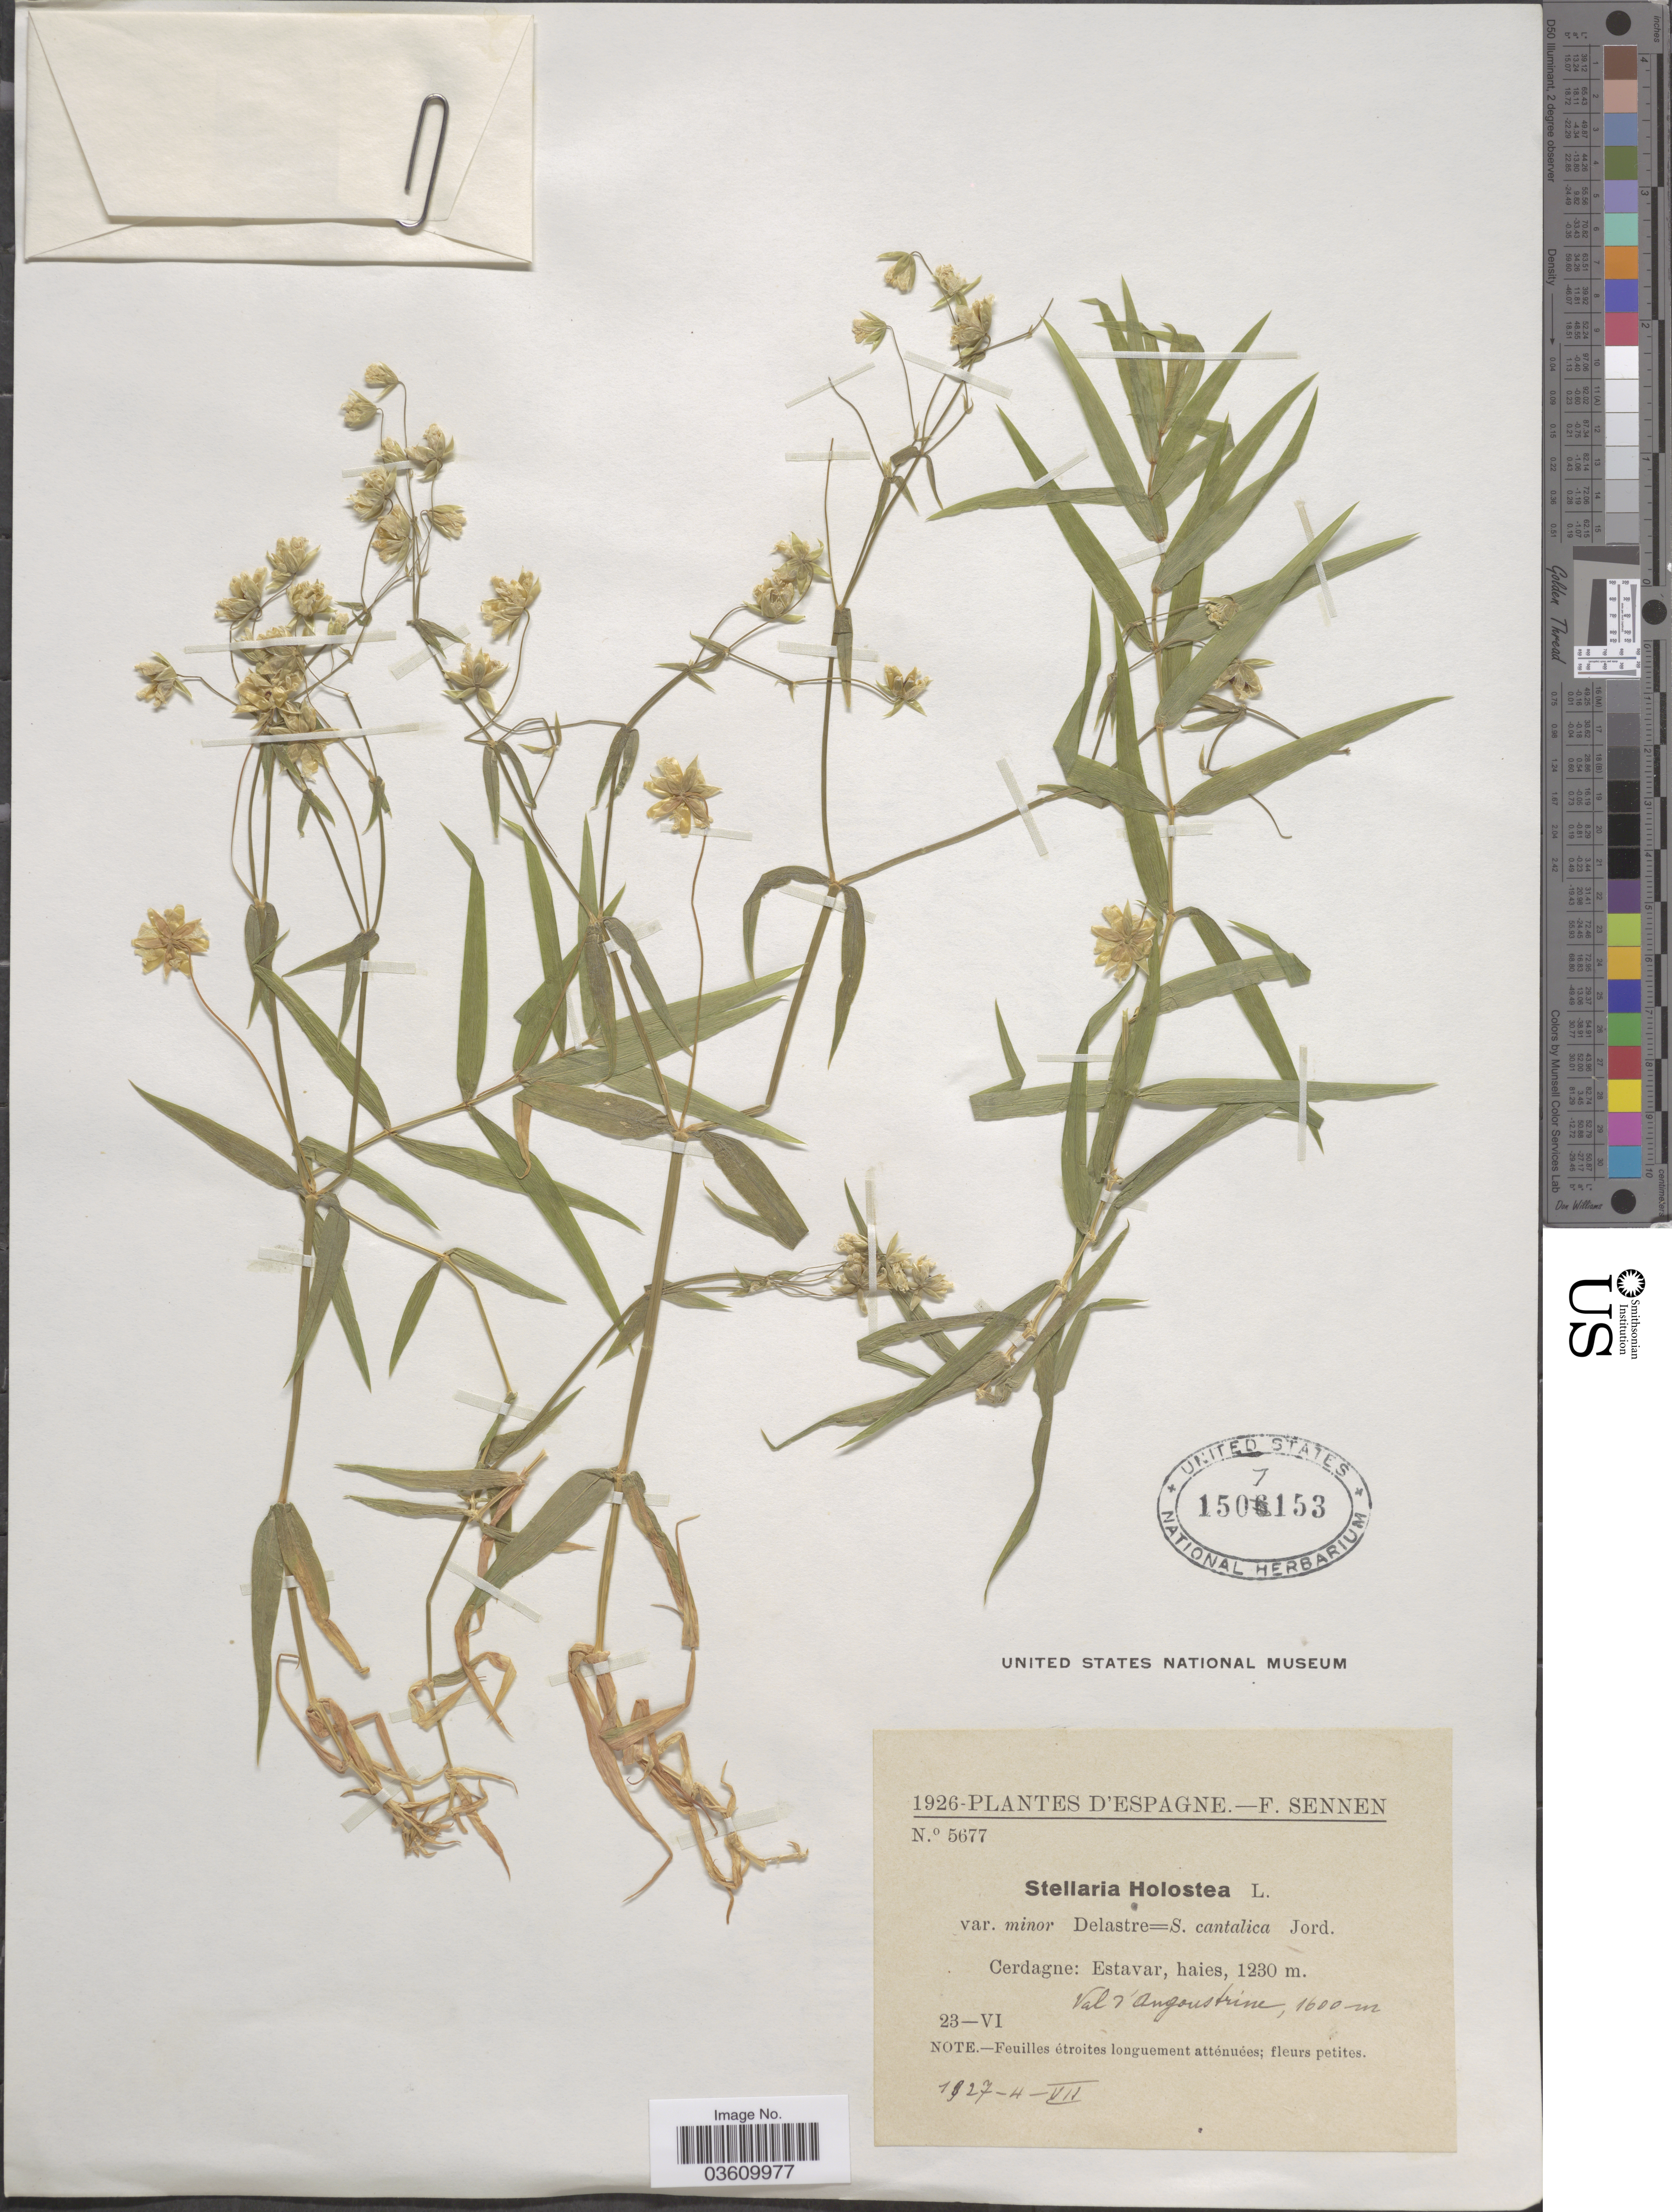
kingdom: Plantae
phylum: Tracheophyta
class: Magnoliopsida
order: Caryophyllales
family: Caryophyllaceae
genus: Rabelera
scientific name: Rabelera holostea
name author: (L.) M.T. Sharples & E.A. Tripp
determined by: U.S. National Herbarium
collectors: E. Sennen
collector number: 5677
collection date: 1927-07-04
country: Spain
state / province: Islas Baleares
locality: Cerdagne: Estavar, haies. Val l'Angoustrine.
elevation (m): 1230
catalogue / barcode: US 1507153